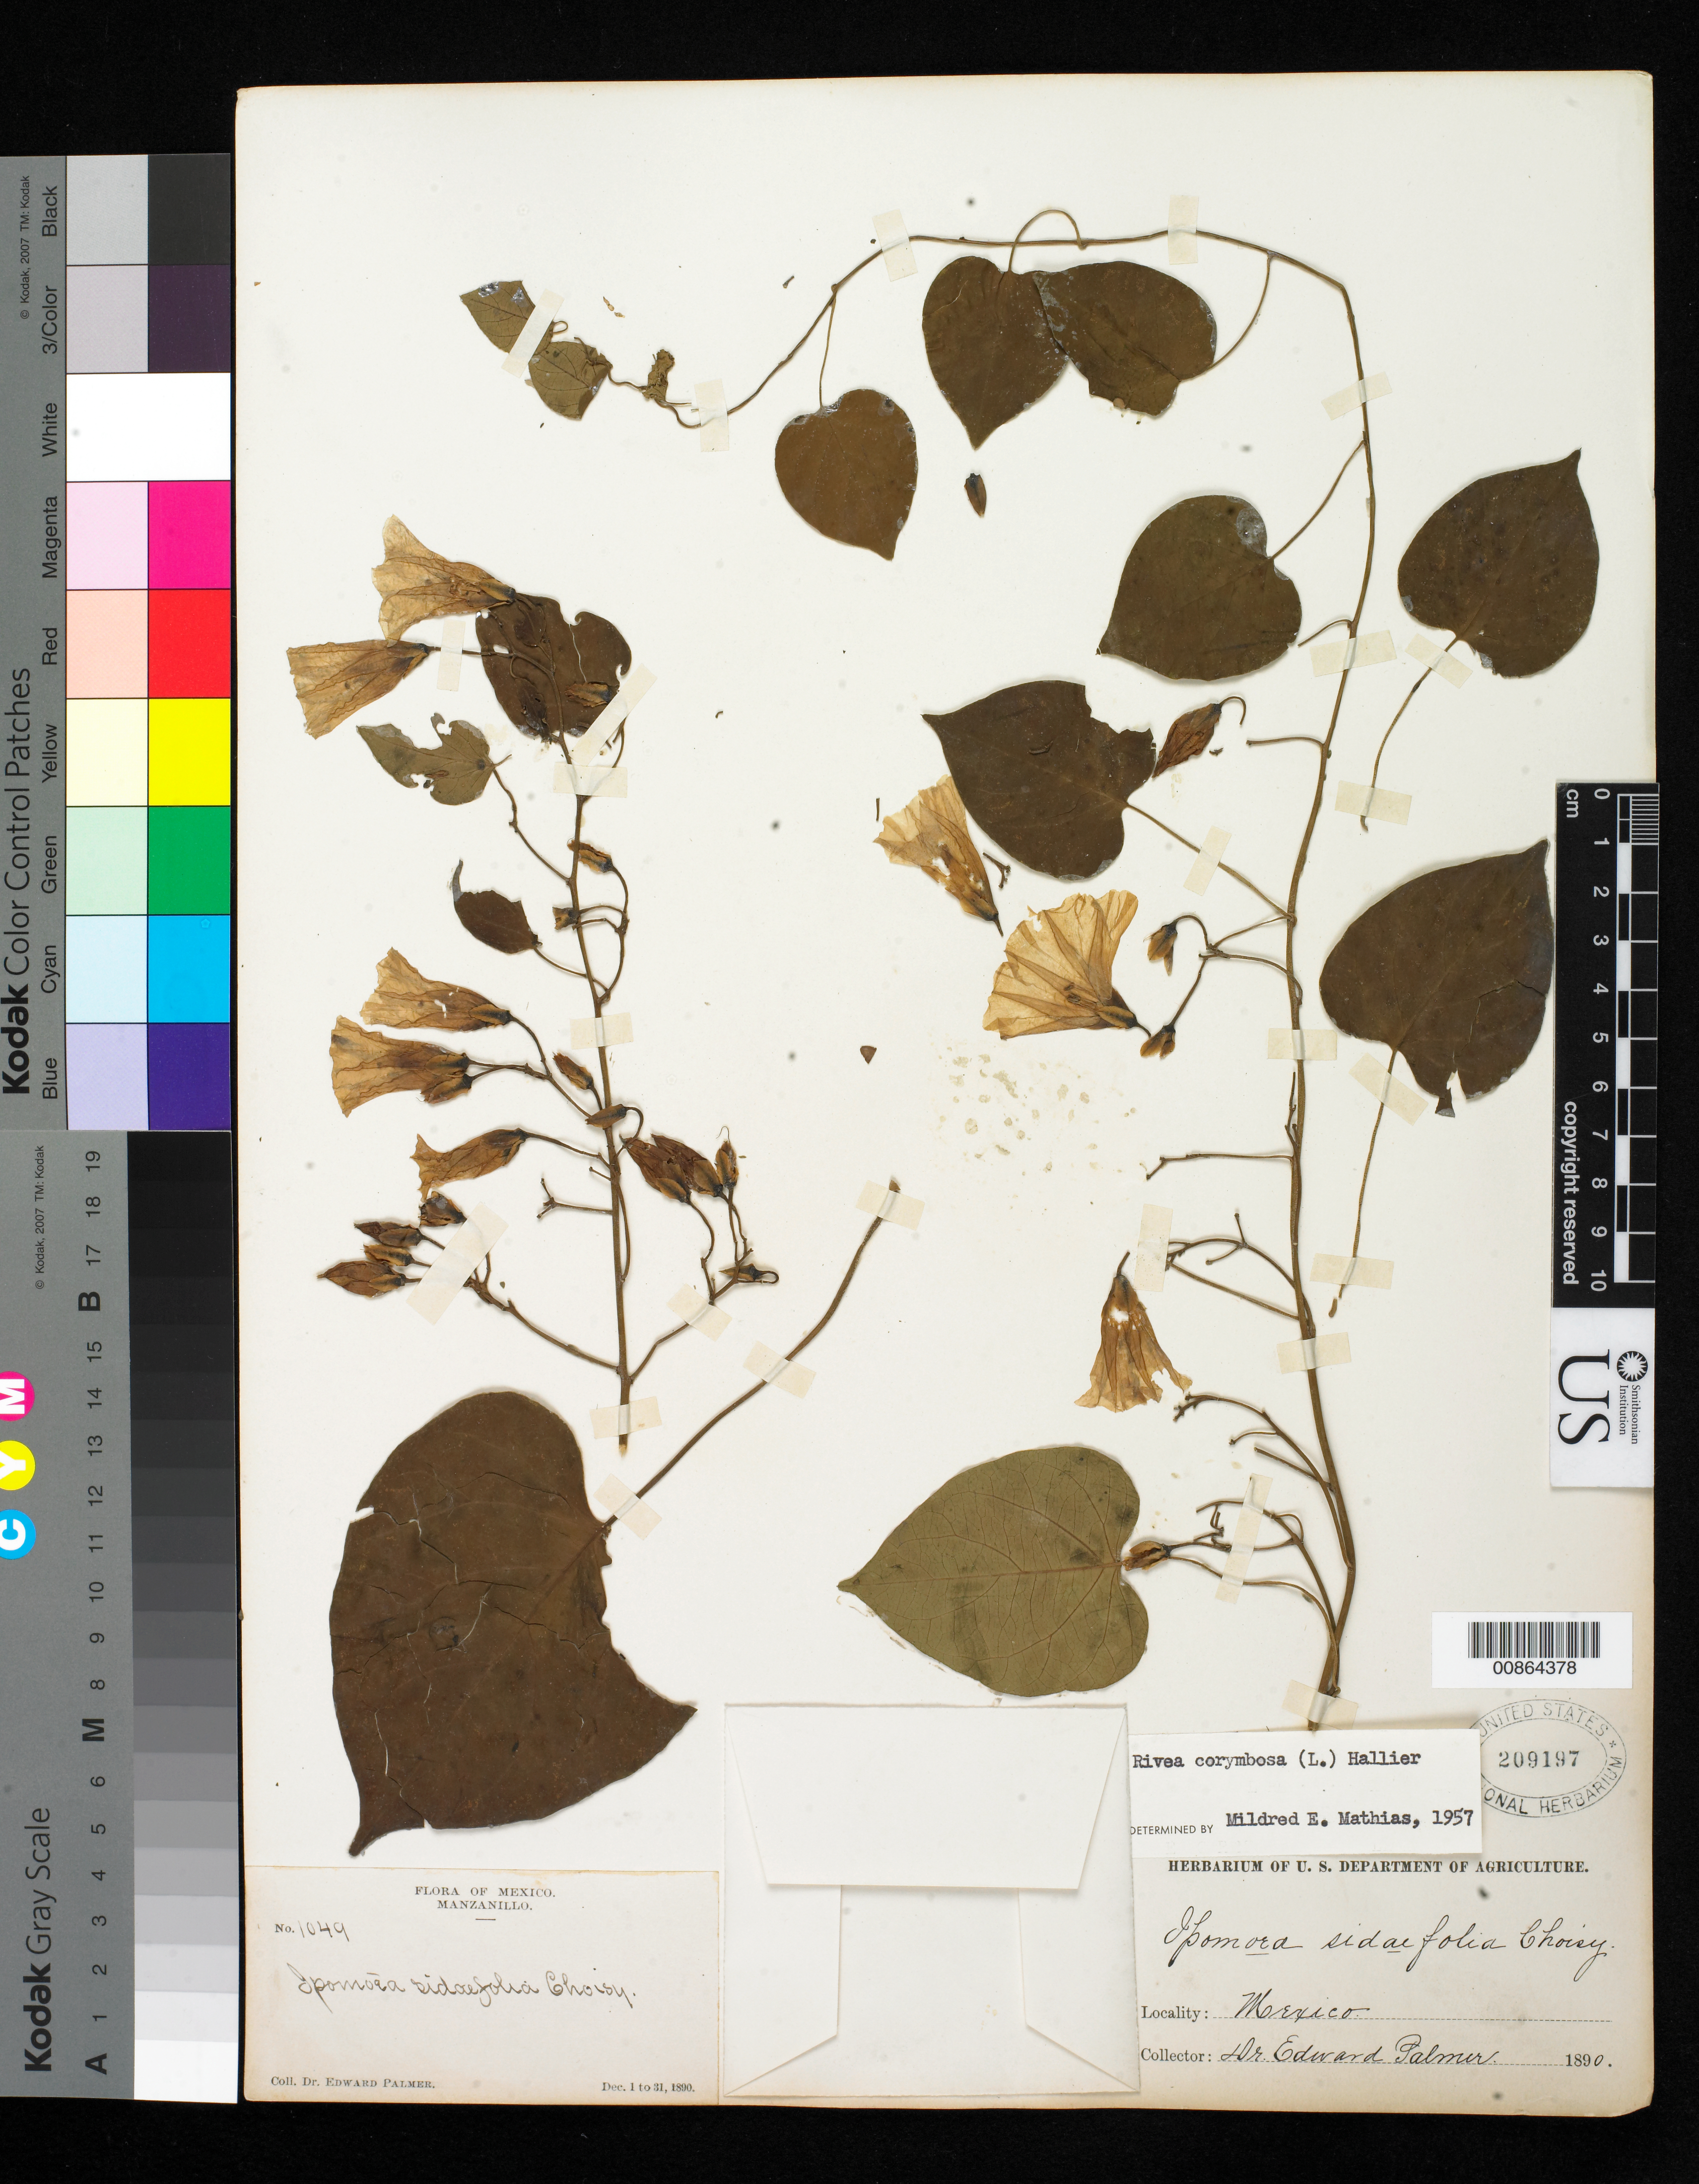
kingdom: Plantae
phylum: Tracheophyta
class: Magnoliopsida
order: Solanales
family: Convolvulaceae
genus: Turbina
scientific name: Turbina corymbosa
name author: (L.) Raf.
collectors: E. Palmer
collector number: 1049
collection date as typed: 01 Dec 1890 to 31 Dec 1890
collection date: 1890-12-01/1890-12-31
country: Mexico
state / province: Colima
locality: Manzanillo, Colima.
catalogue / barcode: US 209197